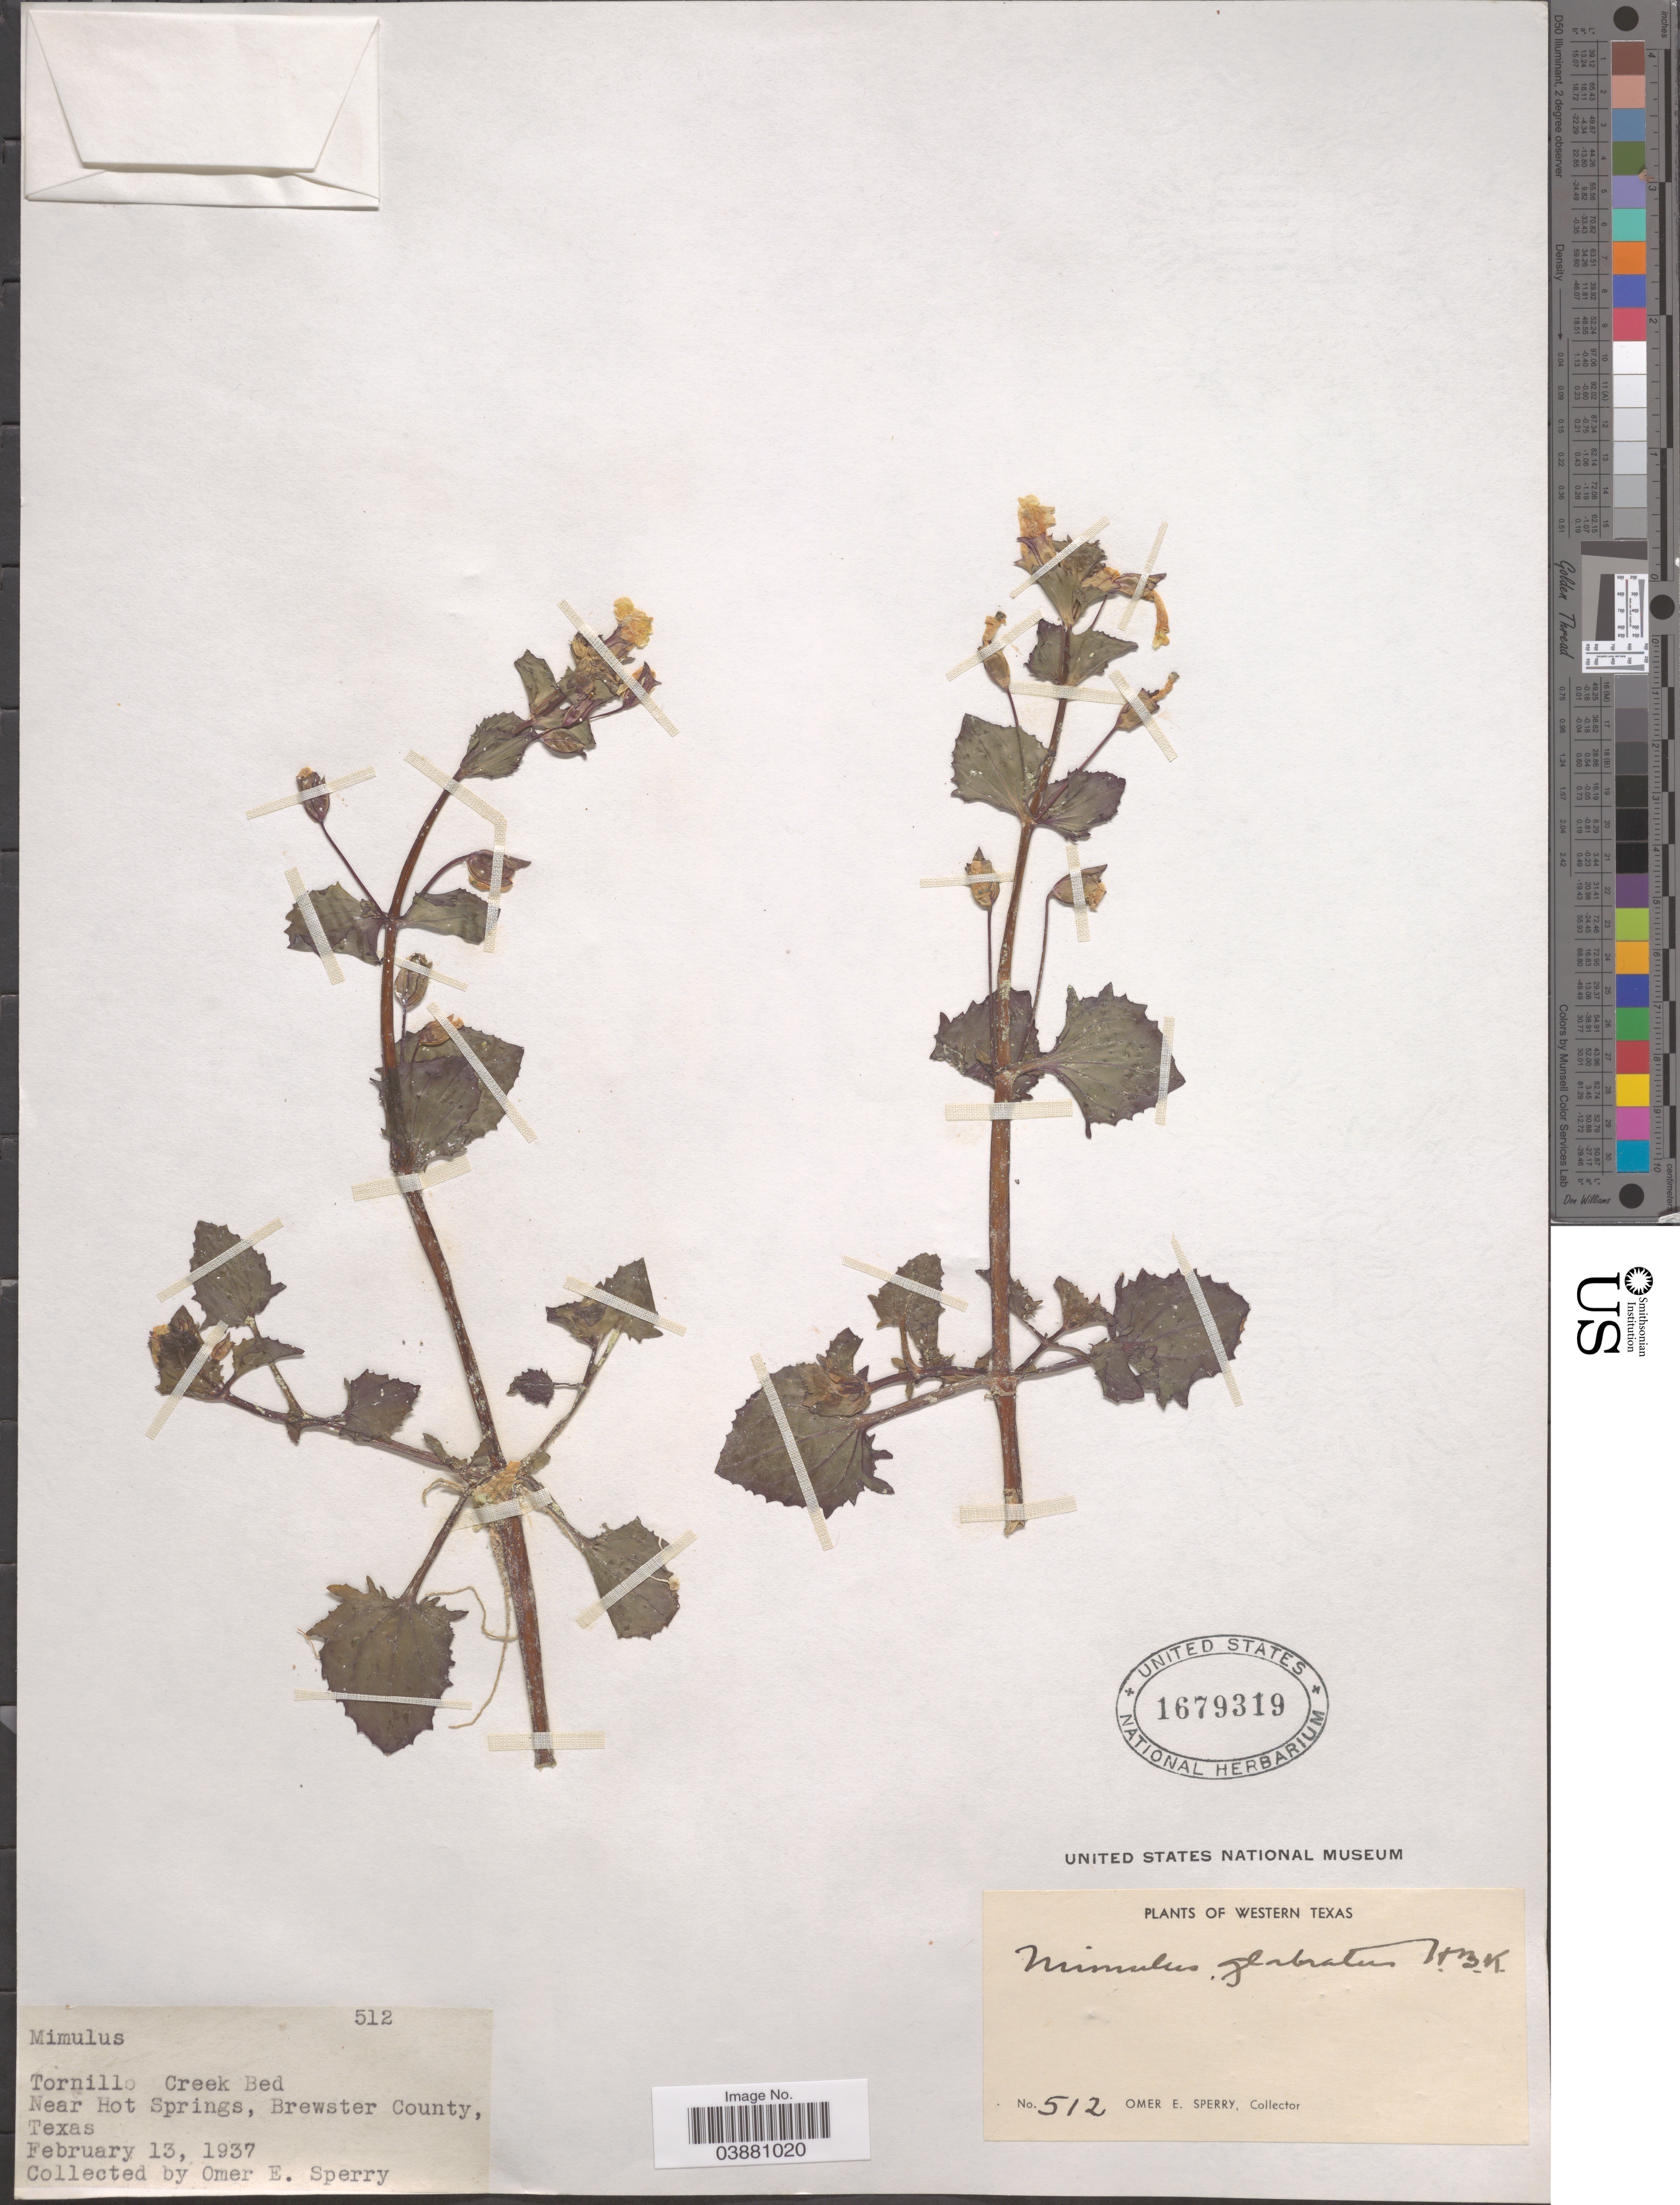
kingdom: Plantae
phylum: Tracheophyta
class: Magnoliopsida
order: Lamiales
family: Phrymaceae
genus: Mimulus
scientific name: Mimulus glabratus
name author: Kunth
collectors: O. E. Sperry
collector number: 512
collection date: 1937-02-13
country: United States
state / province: Texas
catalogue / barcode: US 1679319